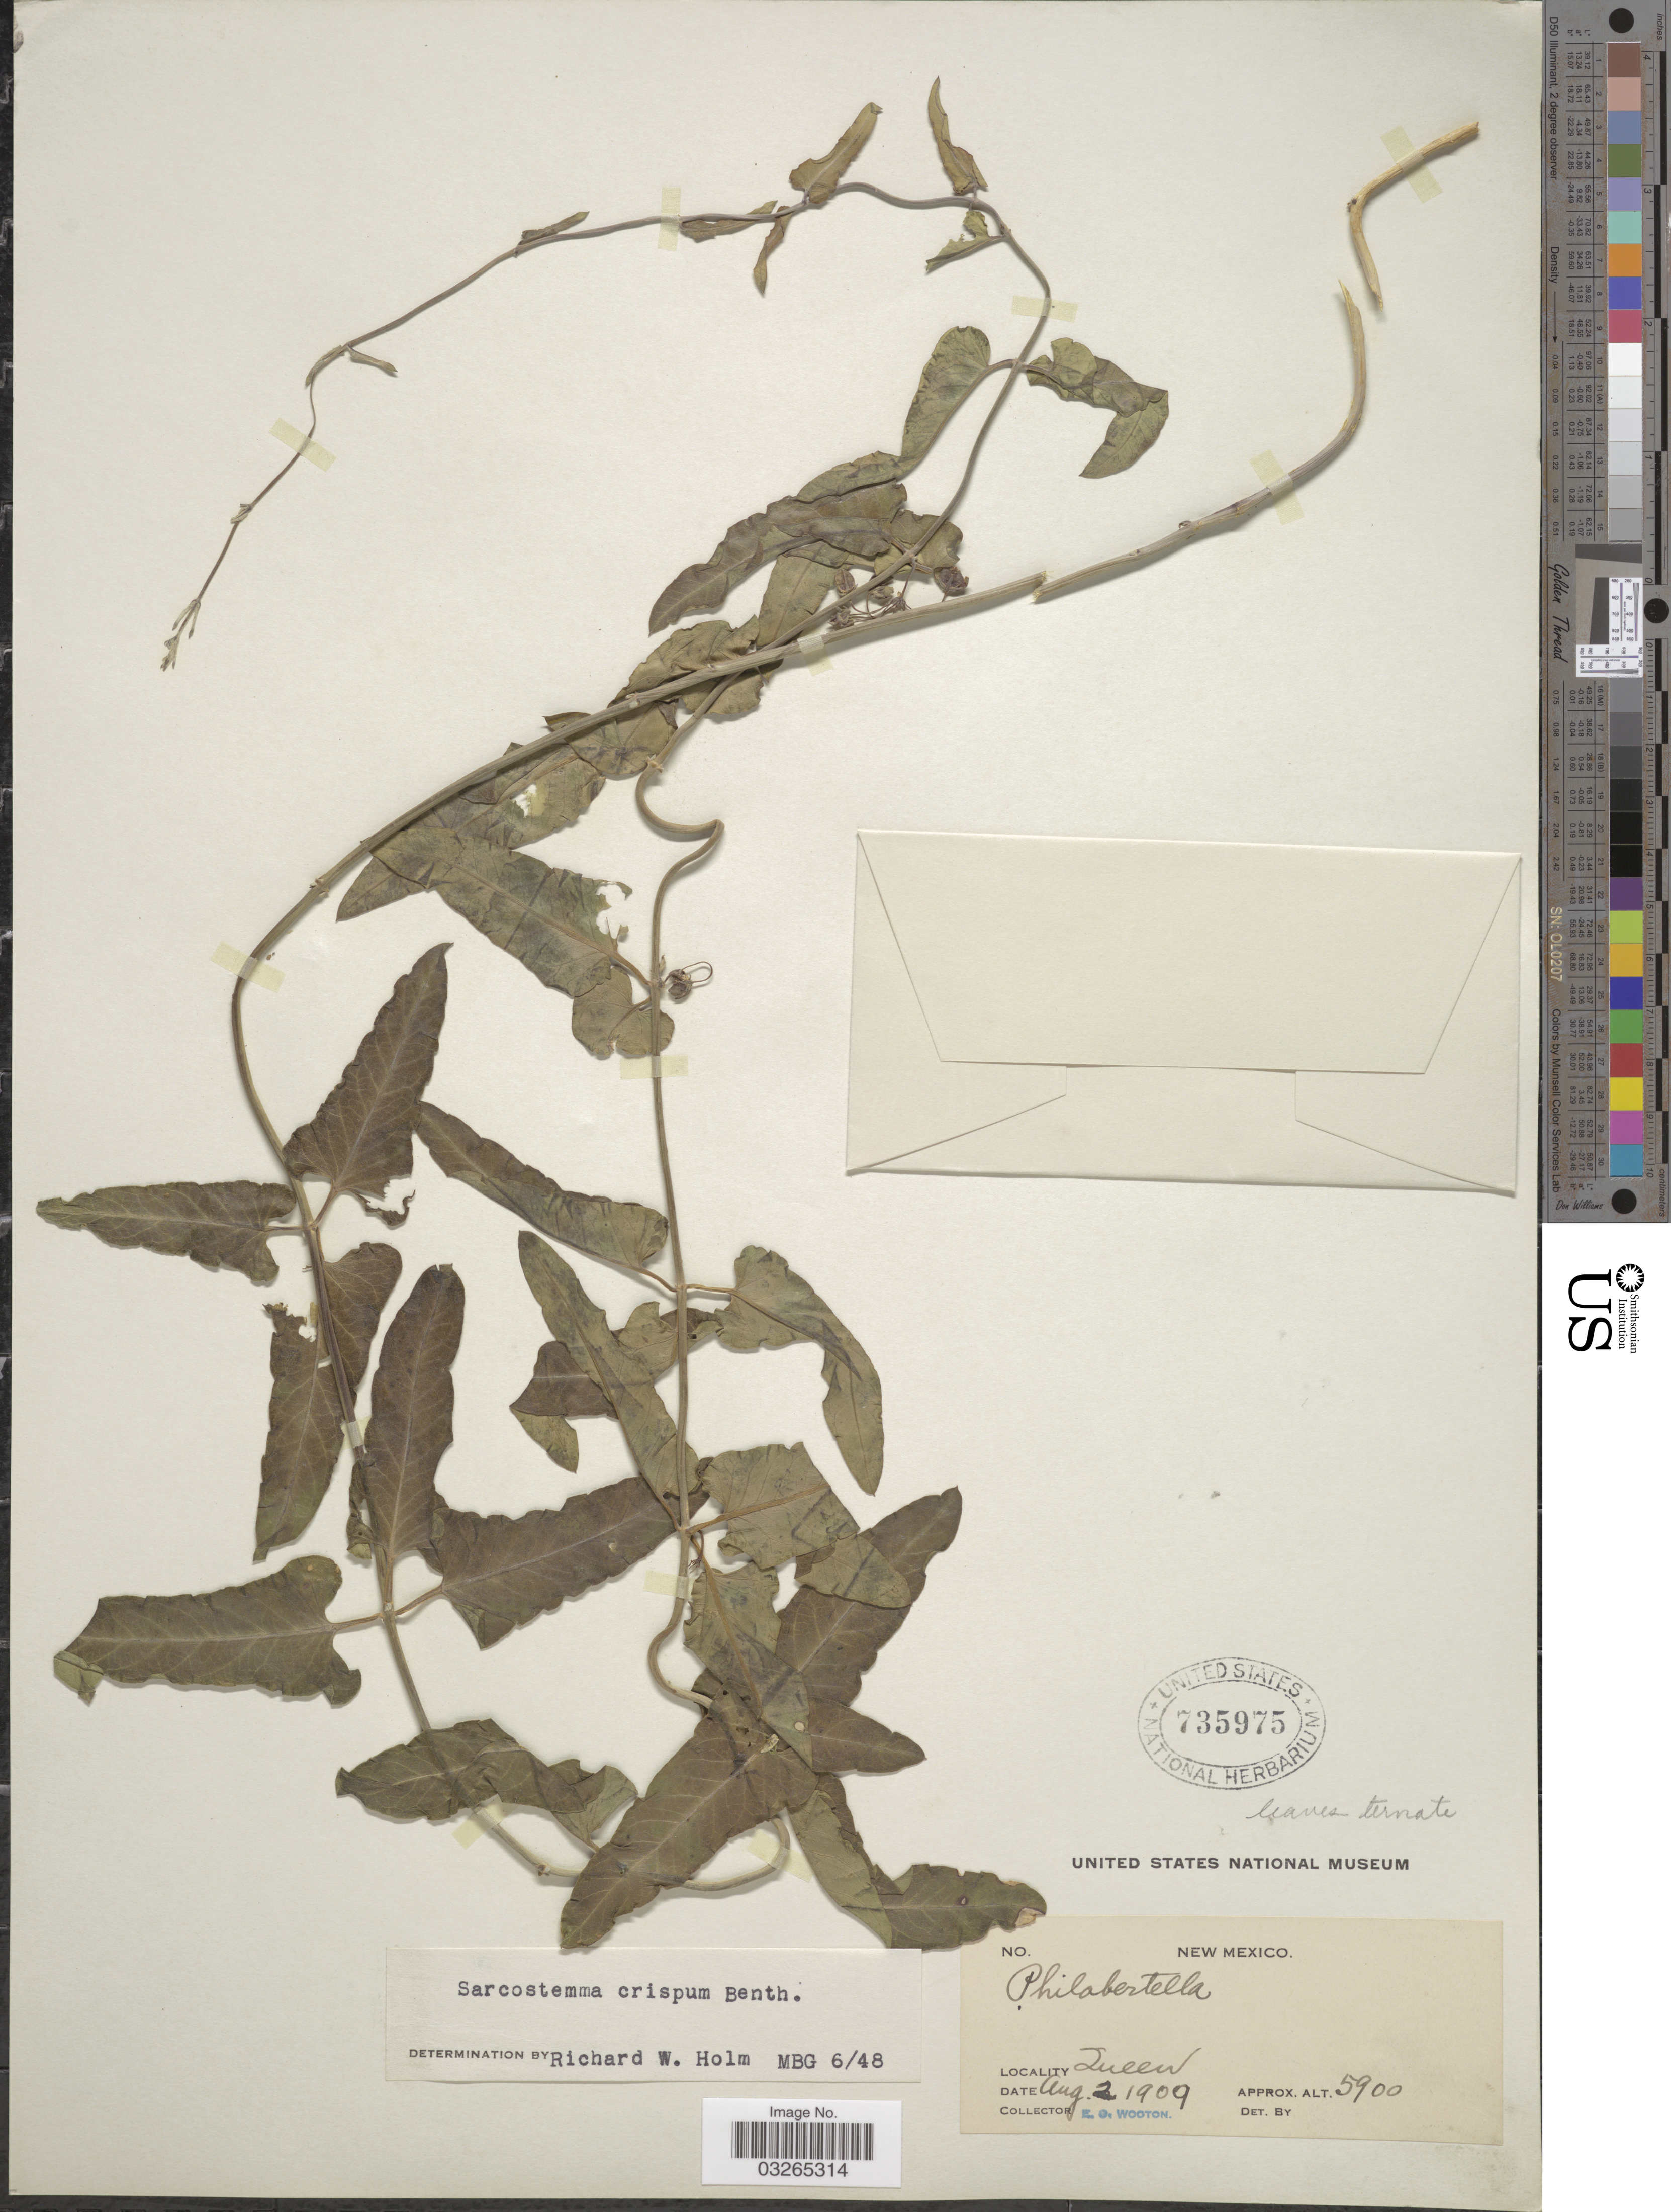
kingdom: Plantae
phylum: Tracheophyta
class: Magnoliopsida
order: Gentianales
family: Apocynaceae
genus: Sarcostemma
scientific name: Sarcostemma crispum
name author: Benth.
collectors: E. O. Wooton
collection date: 1909-08-02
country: United States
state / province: New Mexico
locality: Queen.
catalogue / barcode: US 735975